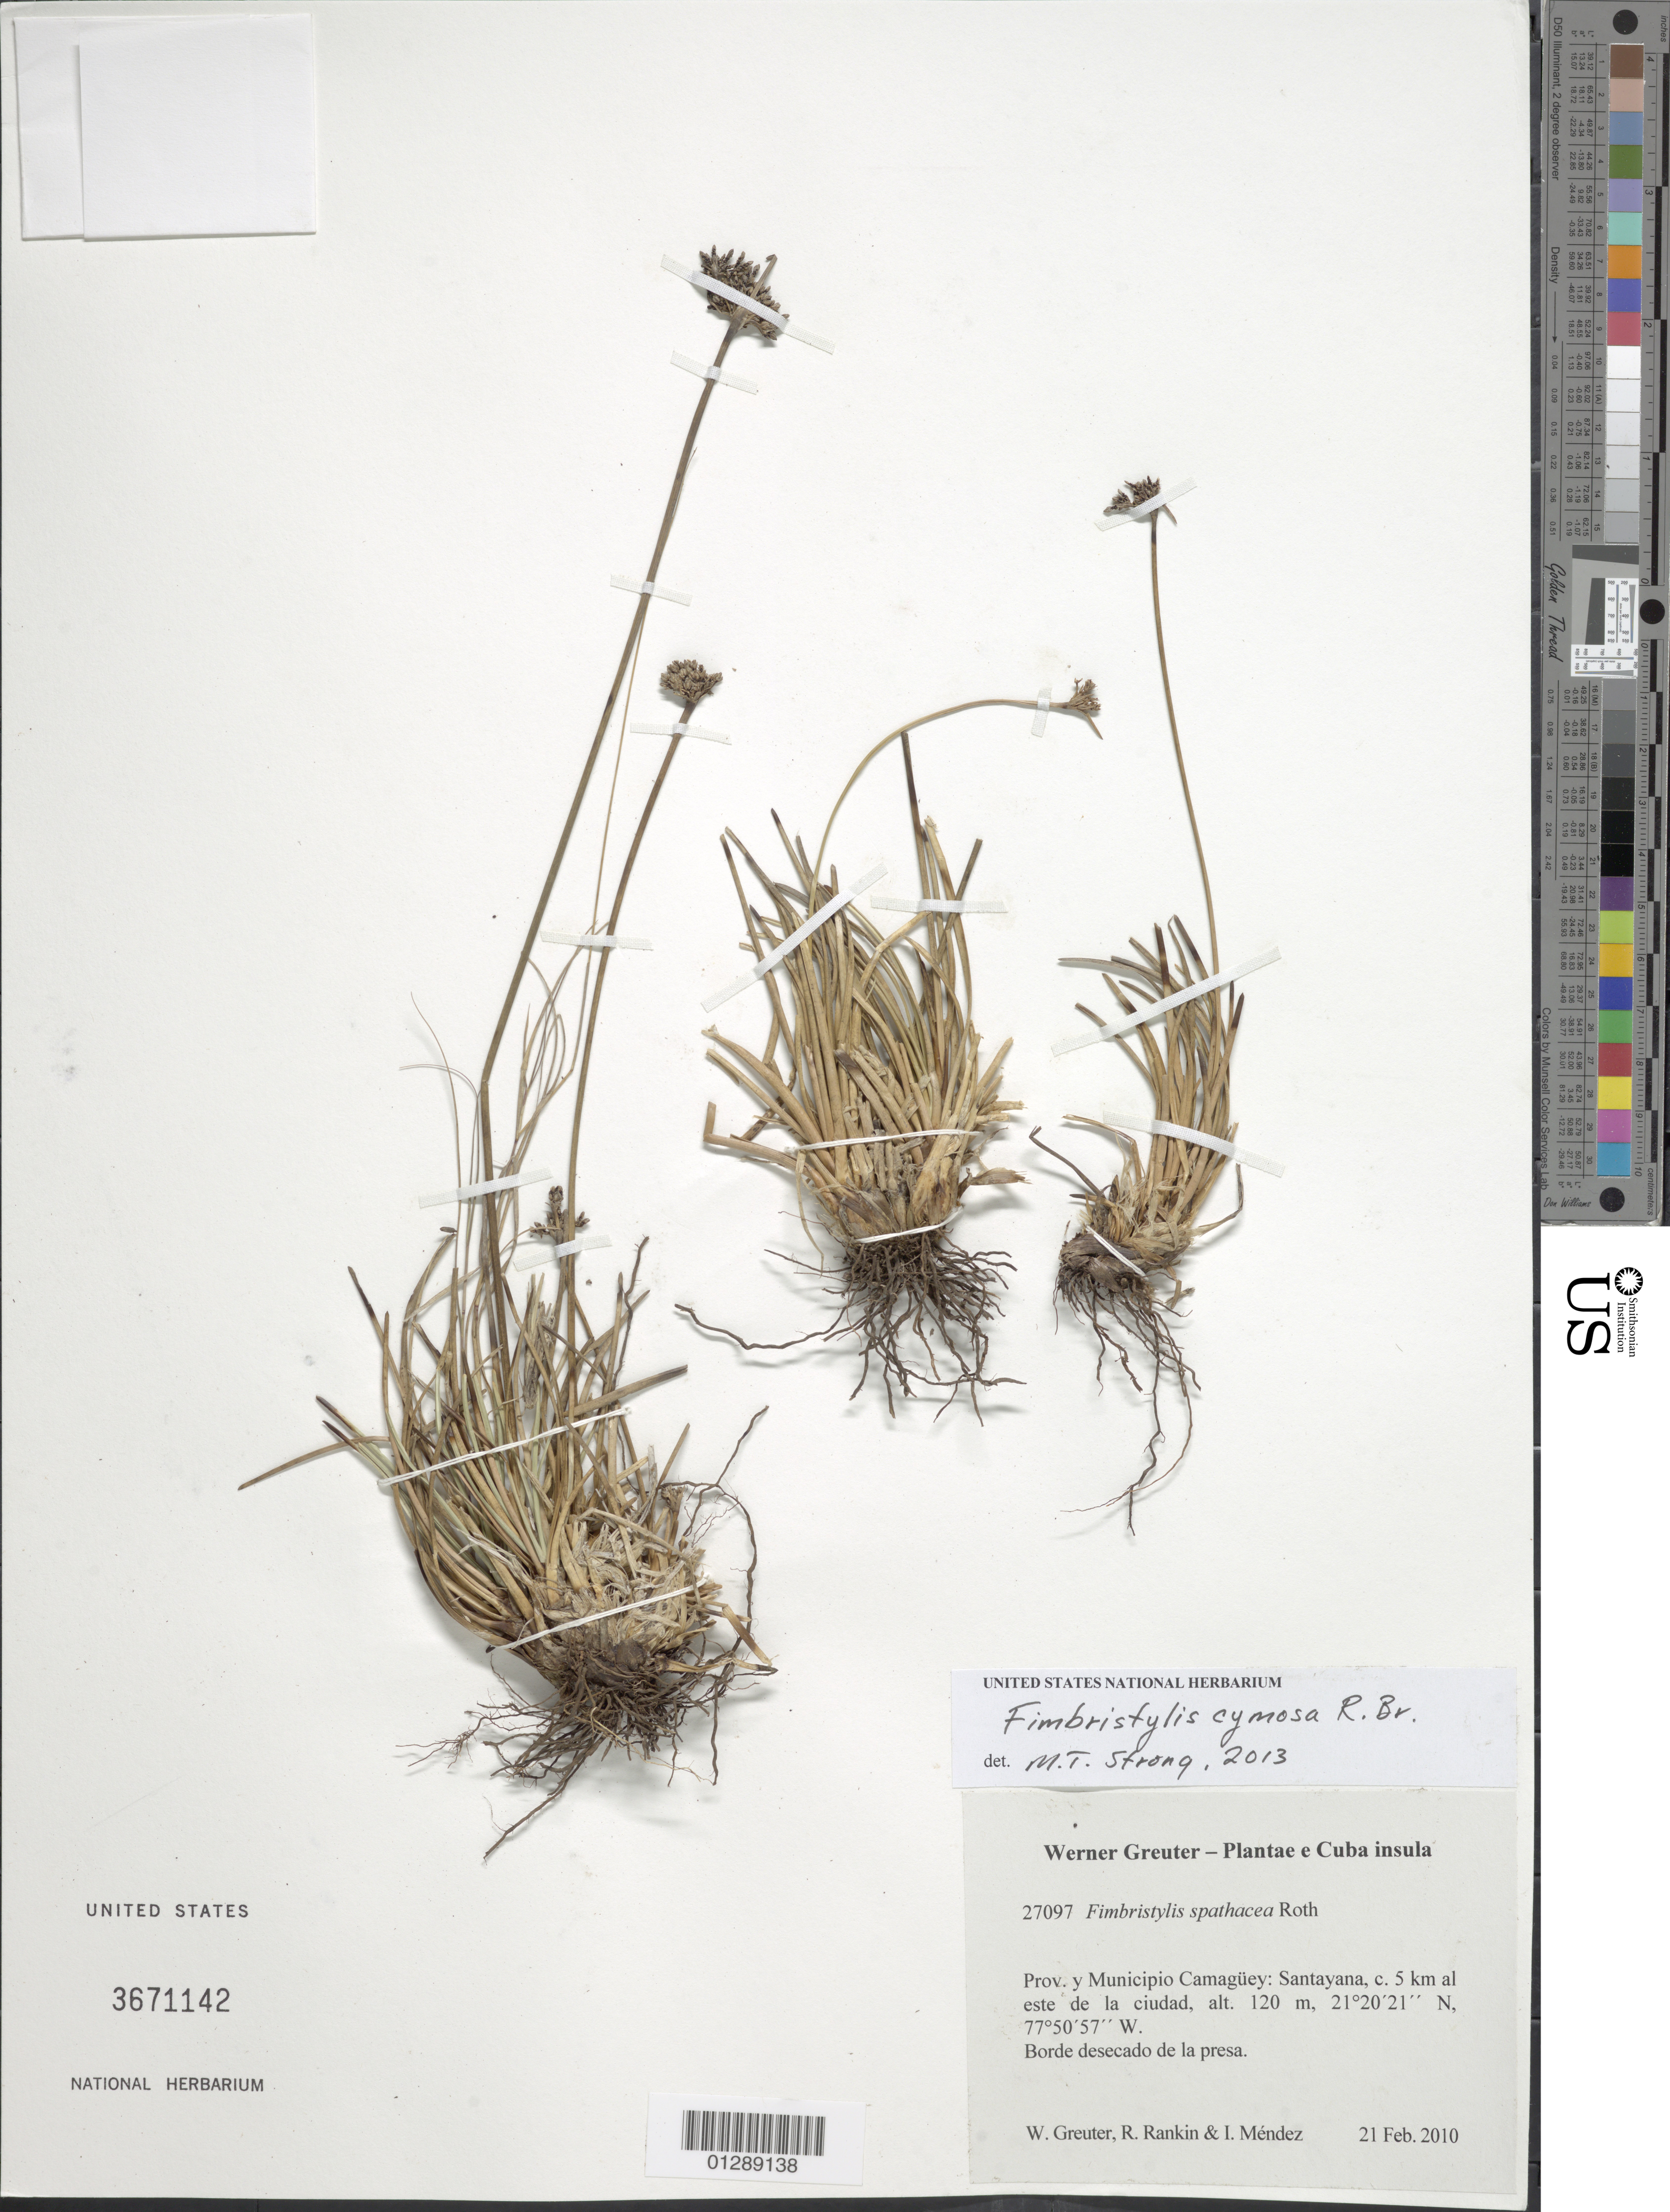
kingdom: Plantae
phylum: Tracheophyta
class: Liliopsida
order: Poales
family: Cyperaceae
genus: Fimbristylis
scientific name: Fimbristylis cymosa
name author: R. Br.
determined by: Strong, M. T., (US), Smithsonian Institution - National Museum of Natural History (UNITED STATES)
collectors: W. R. Greuter, R. Rankin Rodriguez & I. Méndez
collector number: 27097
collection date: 2010-02-21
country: Cuba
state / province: Camagüey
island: Cuba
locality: Municipio Camagüey: Santayana, c. 5 km al este de la ciudad.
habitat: Borde desecado de la presa.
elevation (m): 120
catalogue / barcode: US 3671142